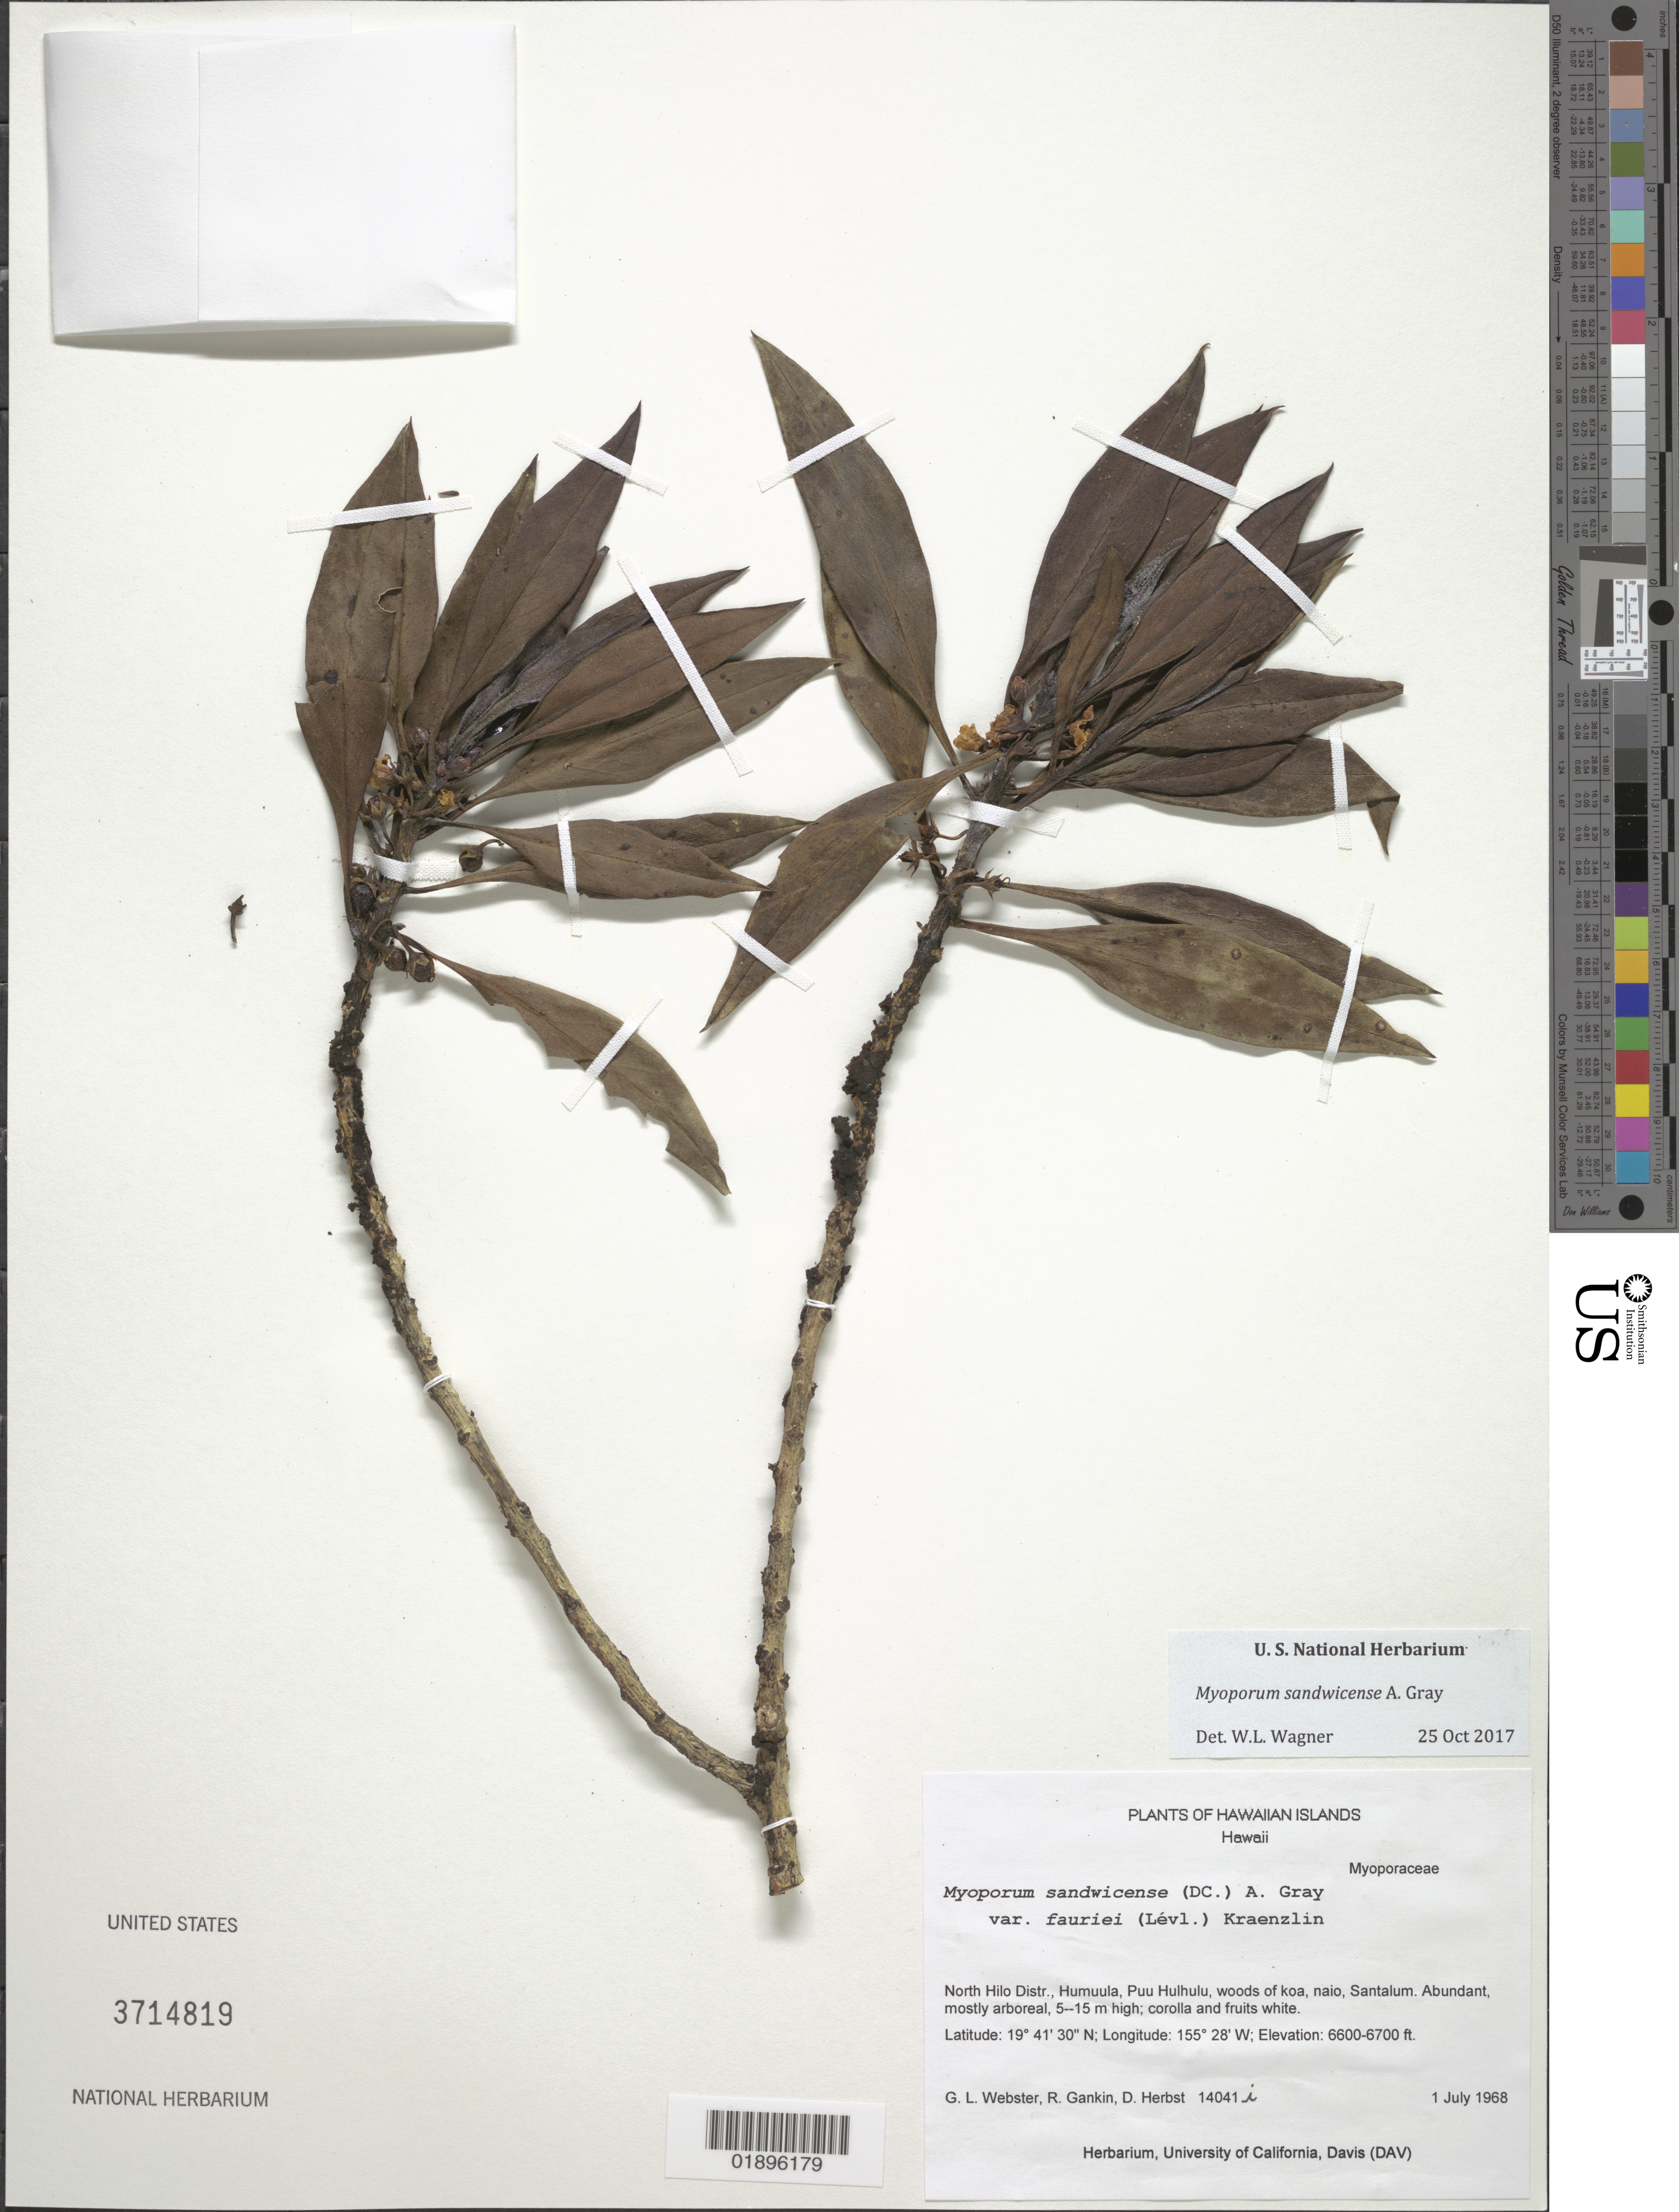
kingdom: Plantae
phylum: Tracheophyta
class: Magnoliopsida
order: Lamiales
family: Scrophulariaceae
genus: Myoporum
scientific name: Myoporum sandwicense subsp. sandwicense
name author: A. Gray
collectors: G. L. Webster, R. Gankin & D. R. Herbst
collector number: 14041i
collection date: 1968-07-01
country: United States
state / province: Hawaii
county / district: Hawaii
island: Hawaii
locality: North Hilo District, Humuula, Puu Hulhulu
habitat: Woods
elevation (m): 2012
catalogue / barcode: US 3714819